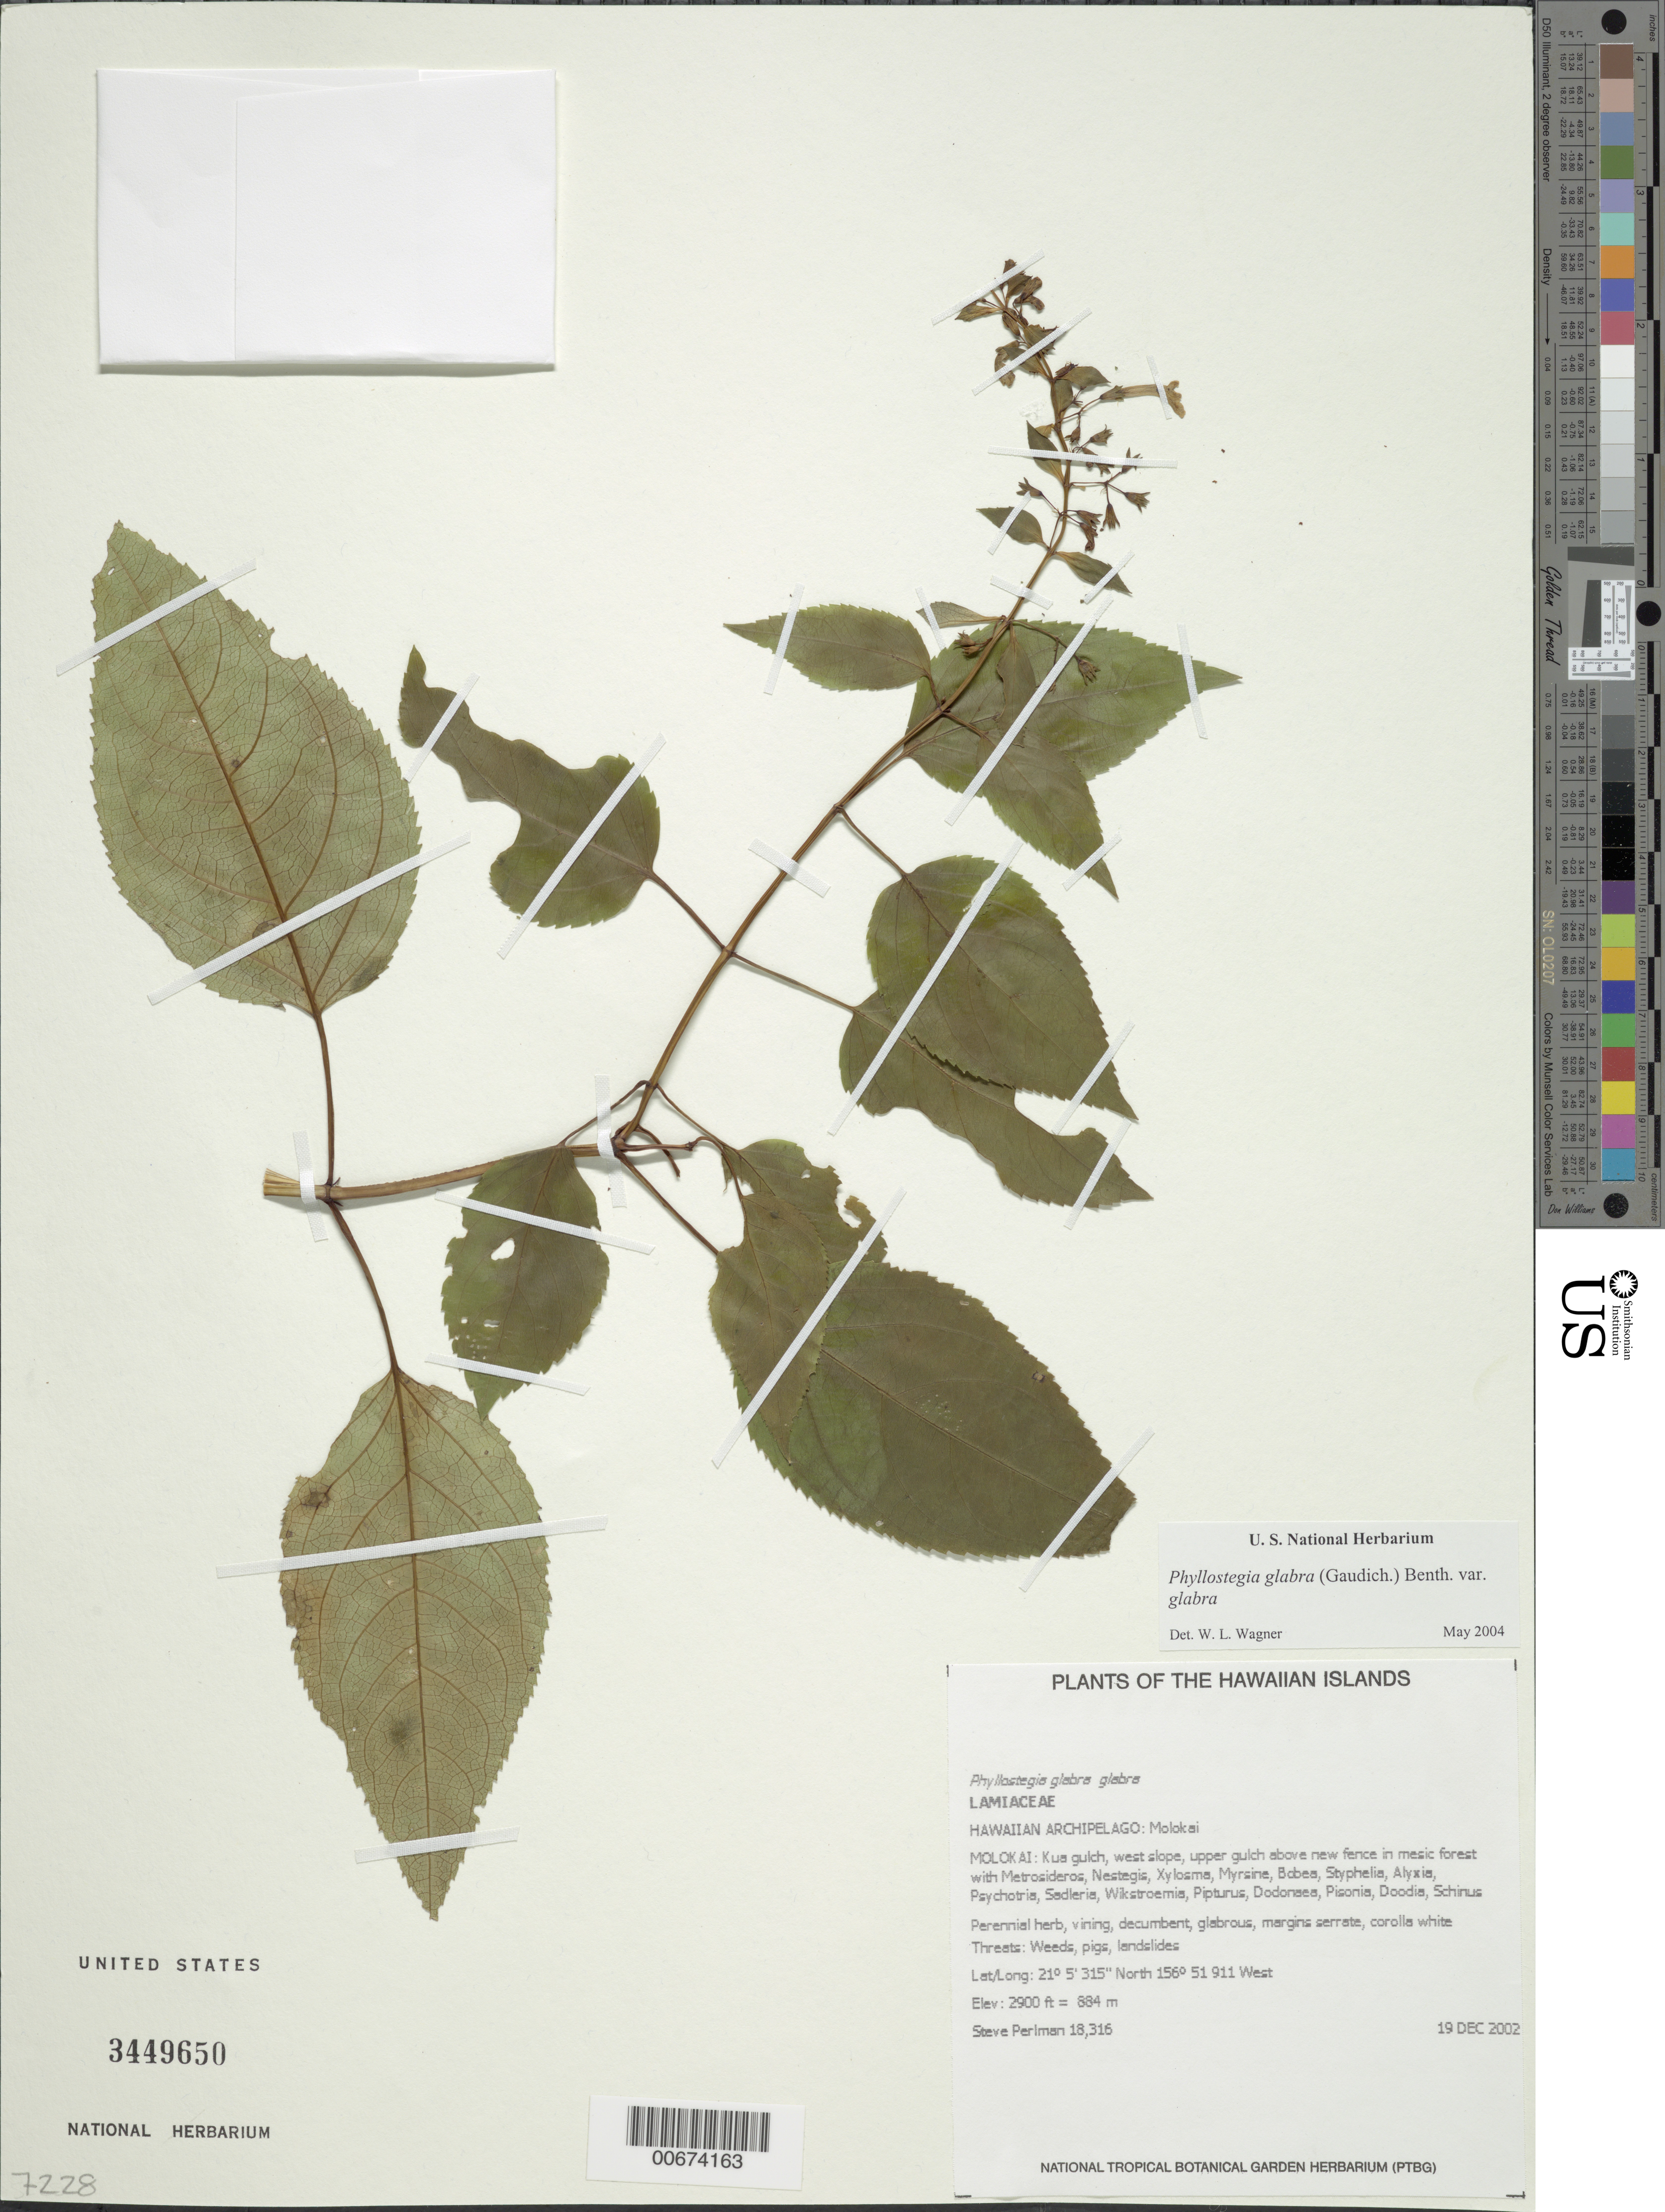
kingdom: Plantae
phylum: Tracheophyta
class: Magnoliopsida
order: Lamiales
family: Lamiaceae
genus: Phyllostegia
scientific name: Phyllostegia glabra var. glabra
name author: (Gaudich.) Benth.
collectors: S. P. Perlman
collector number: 18316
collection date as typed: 19 Dec 2002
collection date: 2002-12-19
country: United States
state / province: Hawaii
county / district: Maui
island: Moloka'i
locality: Kua gulch, W slope, upper gulch above new fence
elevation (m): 884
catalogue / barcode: US 3449650